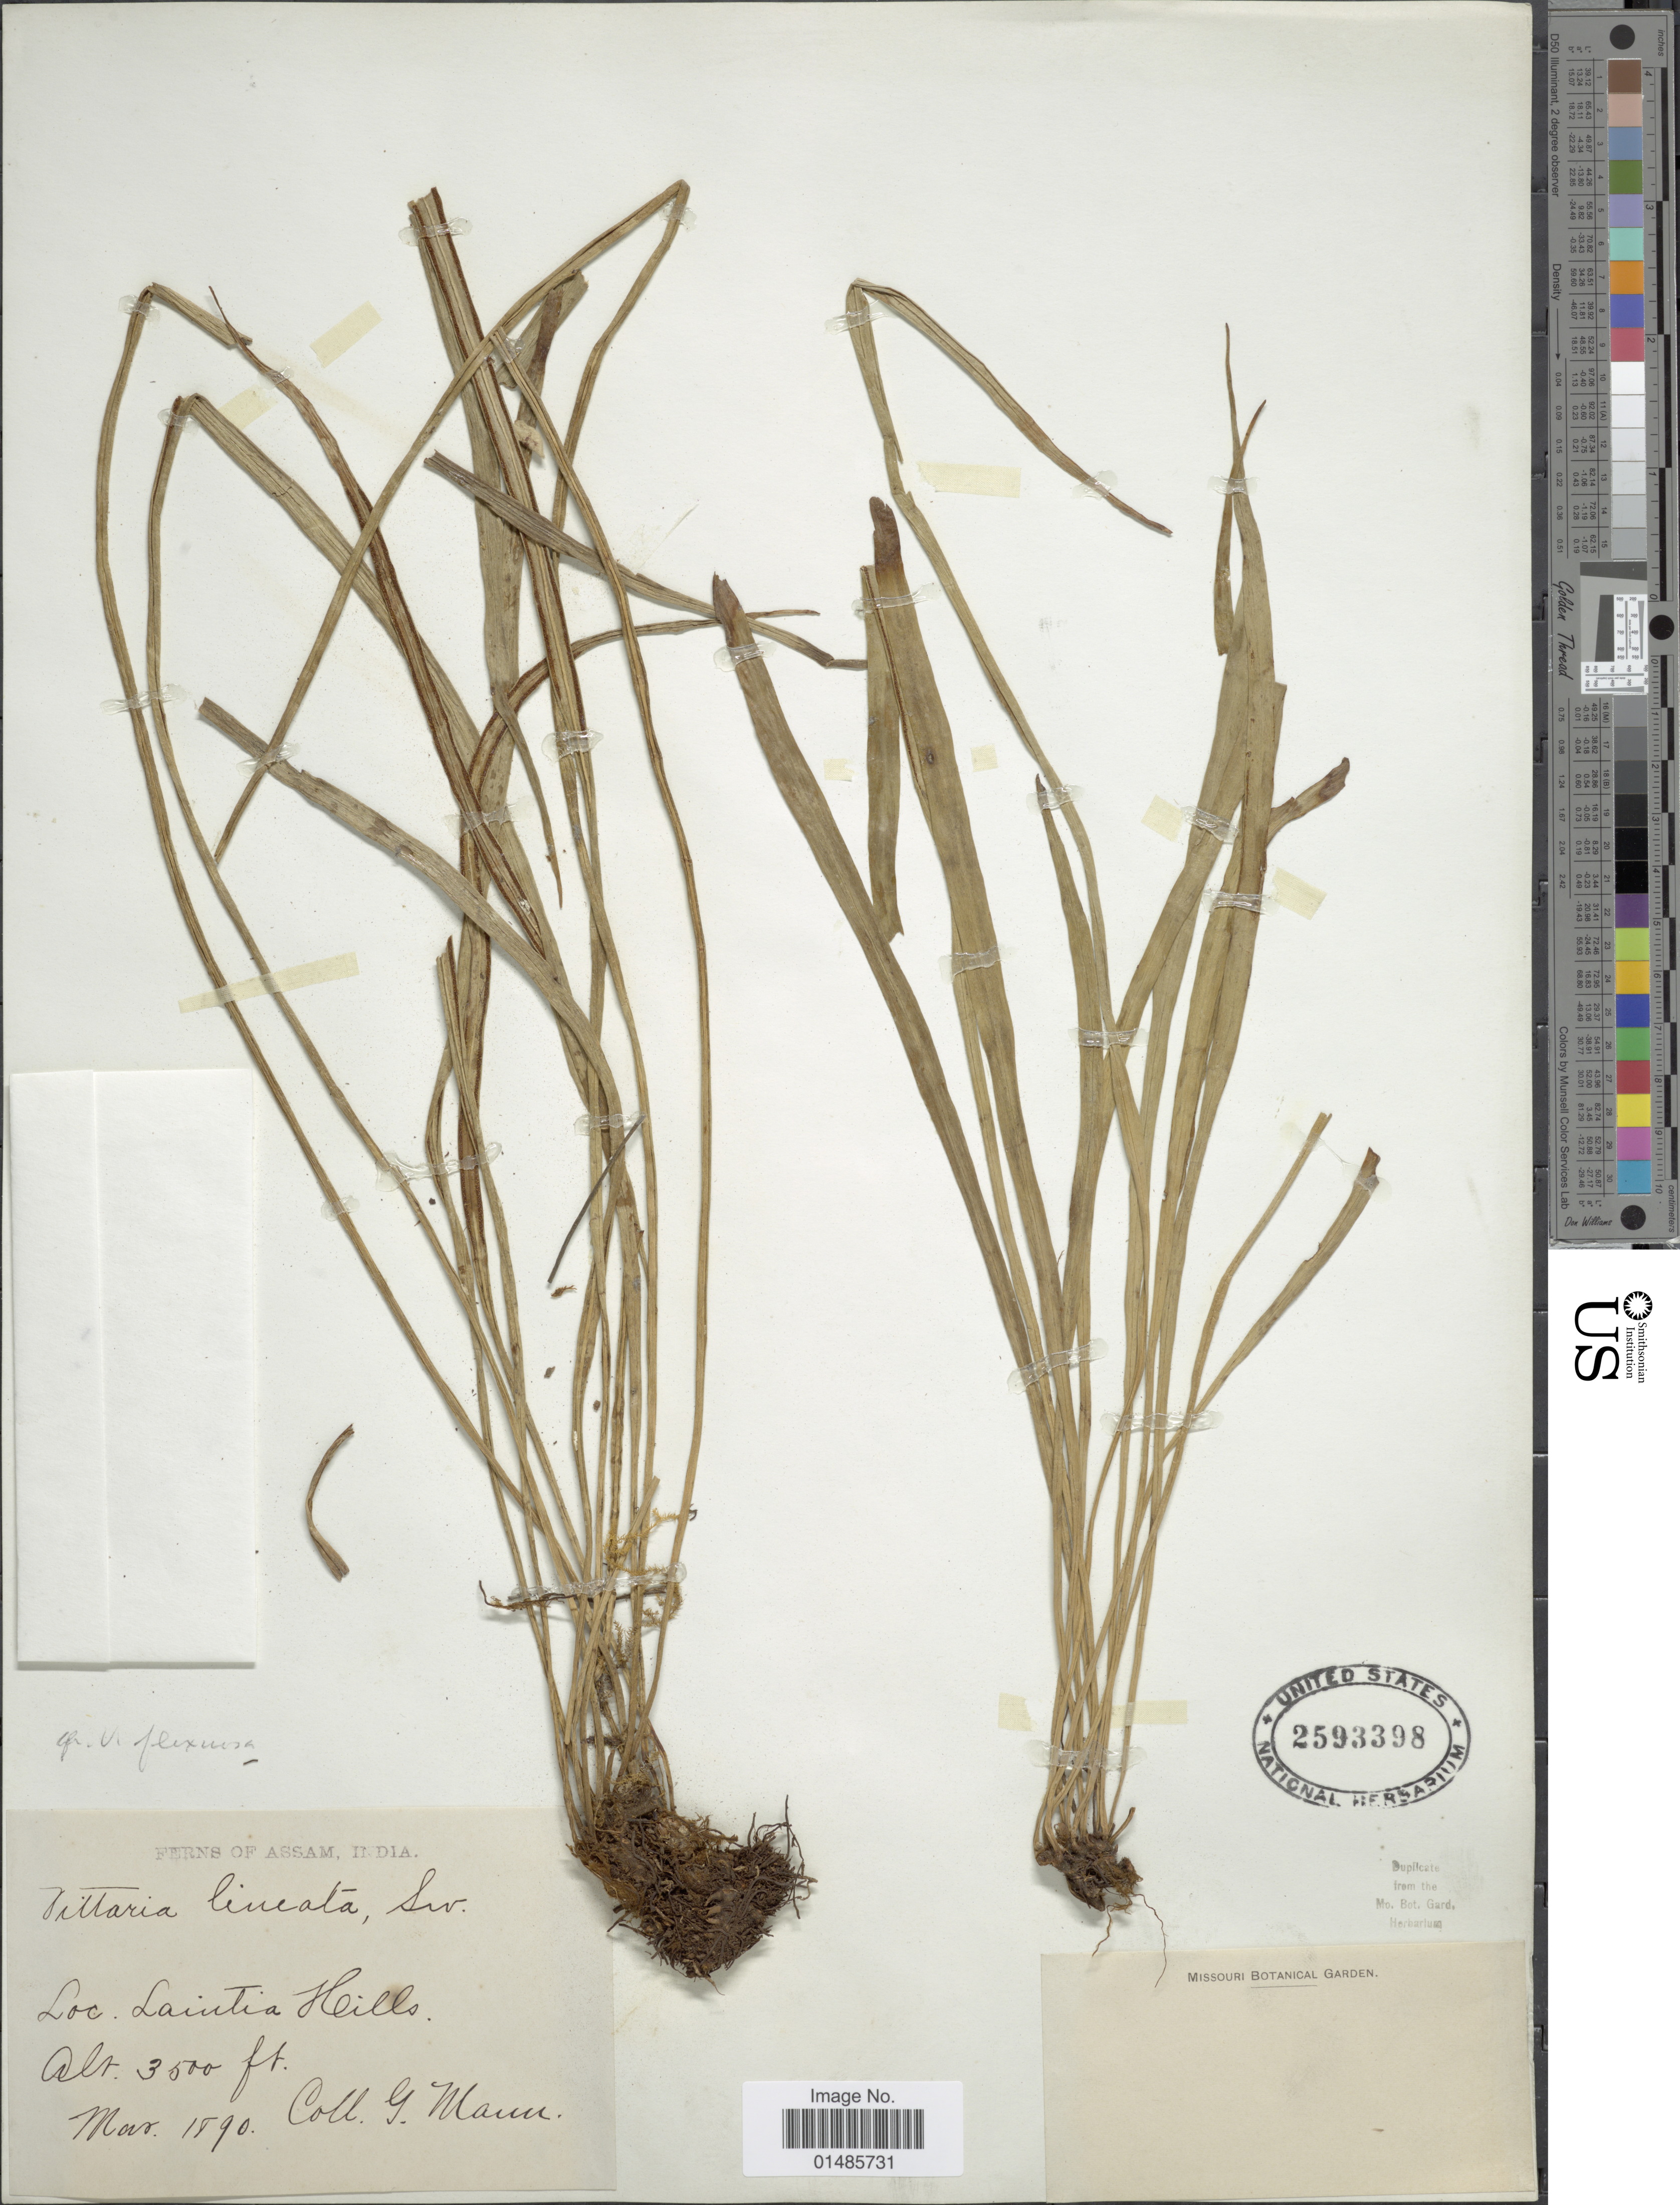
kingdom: Plantae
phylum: Tracheophyta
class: Polypodiopsida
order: Polypodiales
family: Pteridaceae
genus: Haplopteris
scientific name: Haplopteris flexuosa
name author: (Fée) E.H. Crane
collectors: G. Mann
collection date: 1890-03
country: India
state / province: Assam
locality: Laintia Hills.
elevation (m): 1067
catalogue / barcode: US 2593398